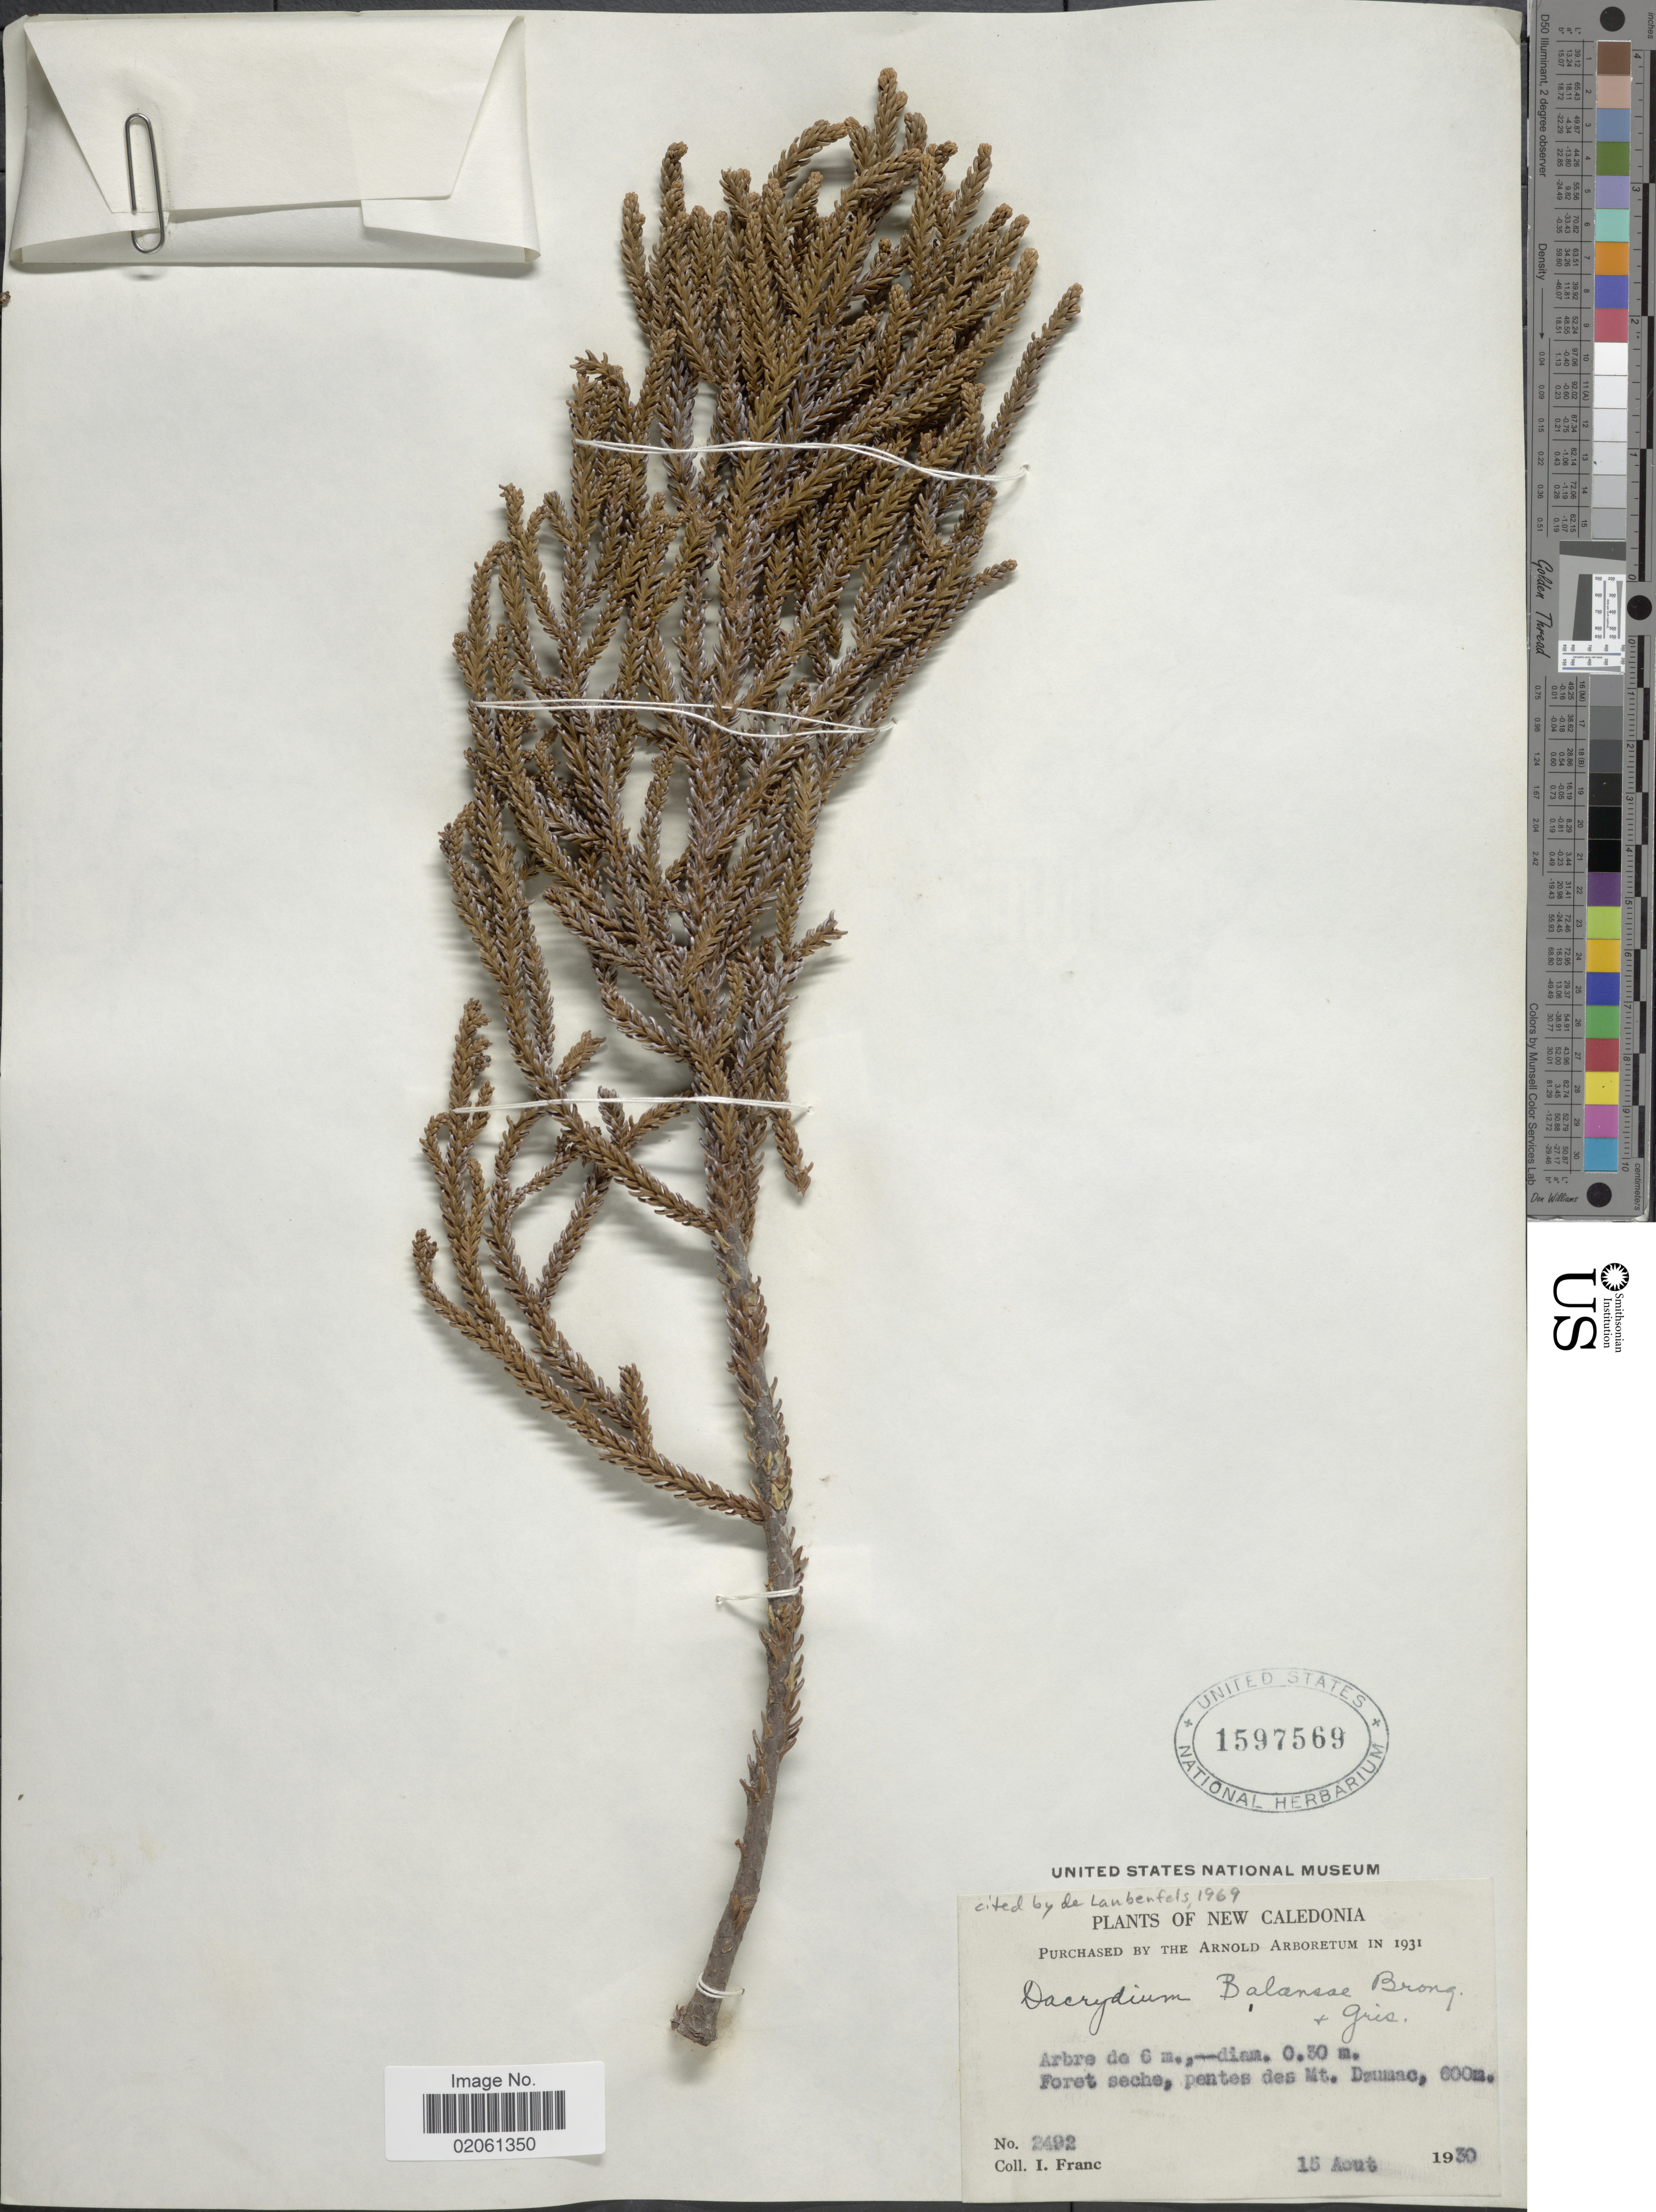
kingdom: Plantae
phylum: Tracheophyta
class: Pinopsida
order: Pinales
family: Podocarpaceae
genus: Dacrydium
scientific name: Dacrydium balansae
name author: Brongn. & Gris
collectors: I. Franc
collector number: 2492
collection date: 1930-08-15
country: New Caledonia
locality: Mt. Dzumac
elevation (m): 600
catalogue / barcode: US 1597569